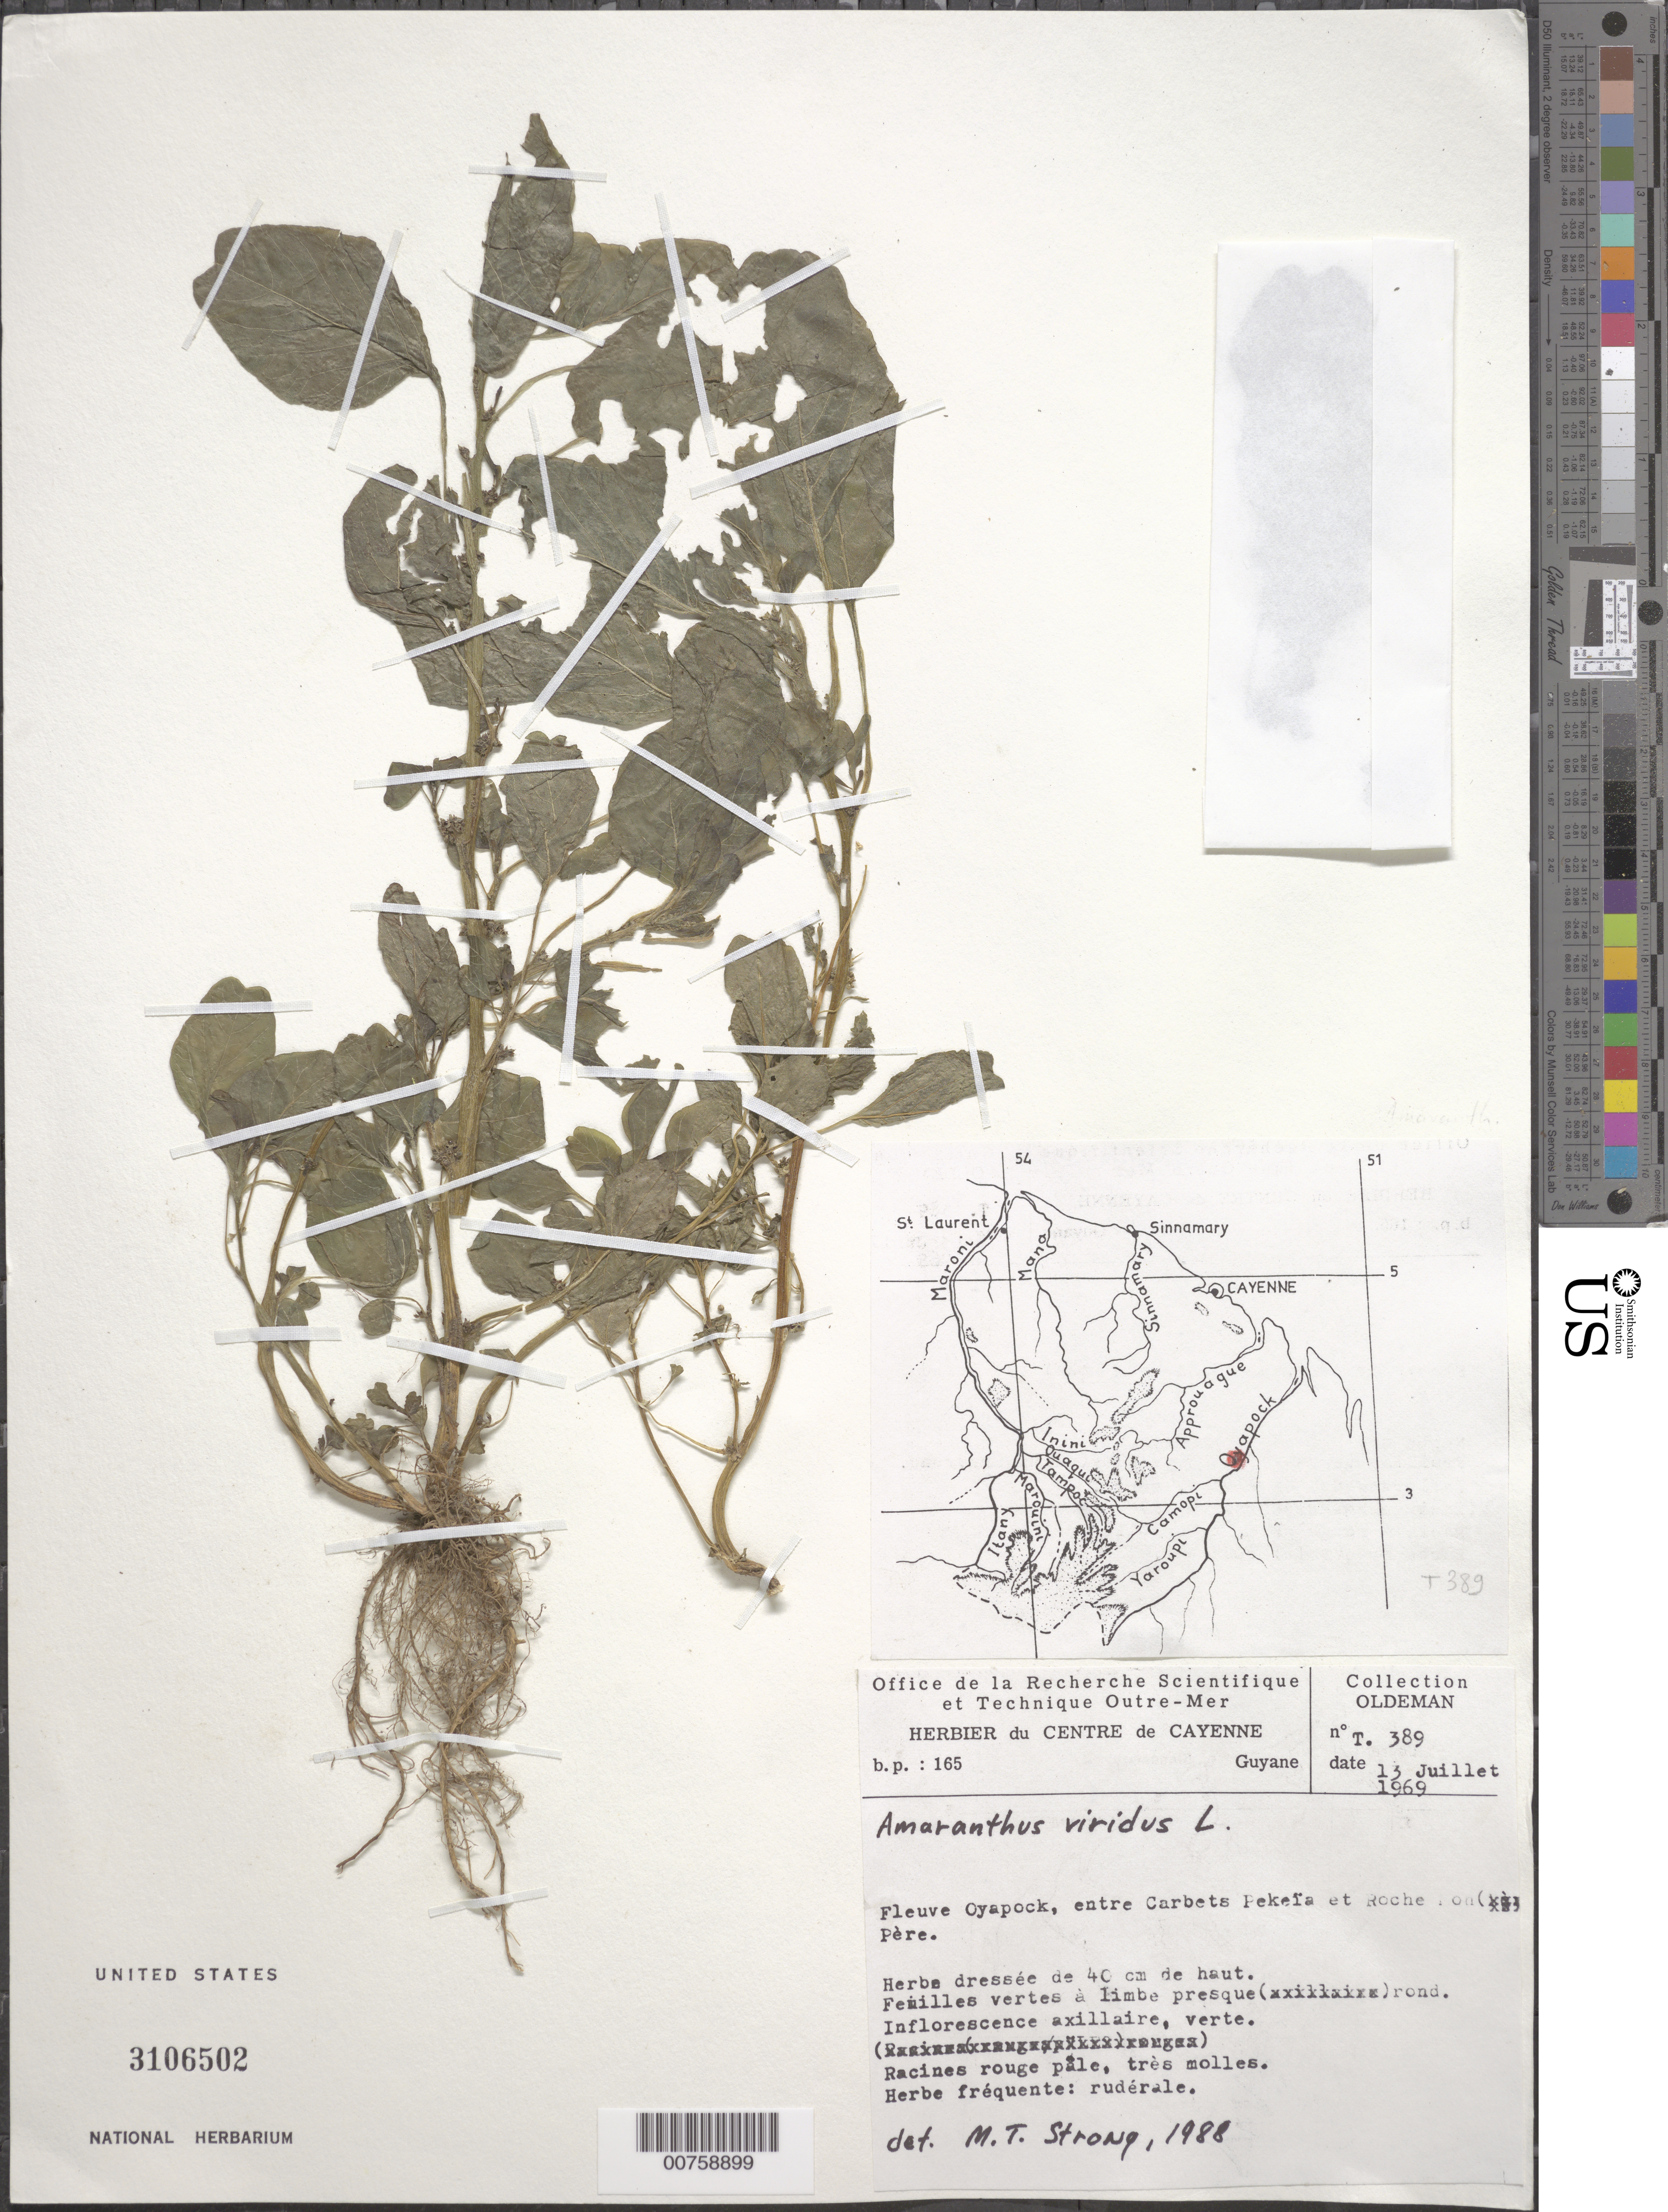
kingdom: Plantae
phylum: Tracheophyta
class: Magnoliopsida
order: Caryophyllales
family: Amaranthaceae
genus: Amaranthus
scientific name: Amaranthus viridis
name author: L.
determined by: Strong, M. T., (US), Smithsonian Institution - National Museum of Natural History (UNITED STATES)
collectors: R. Oldeman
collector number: T 389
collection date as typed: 13-Jul-69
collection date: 1969-07-13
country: French Guiana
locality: Fleuve Oyapock, betw. Carbets Pekeia & Roche Mon Pere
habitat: Ruderale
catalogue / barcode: US 3106502